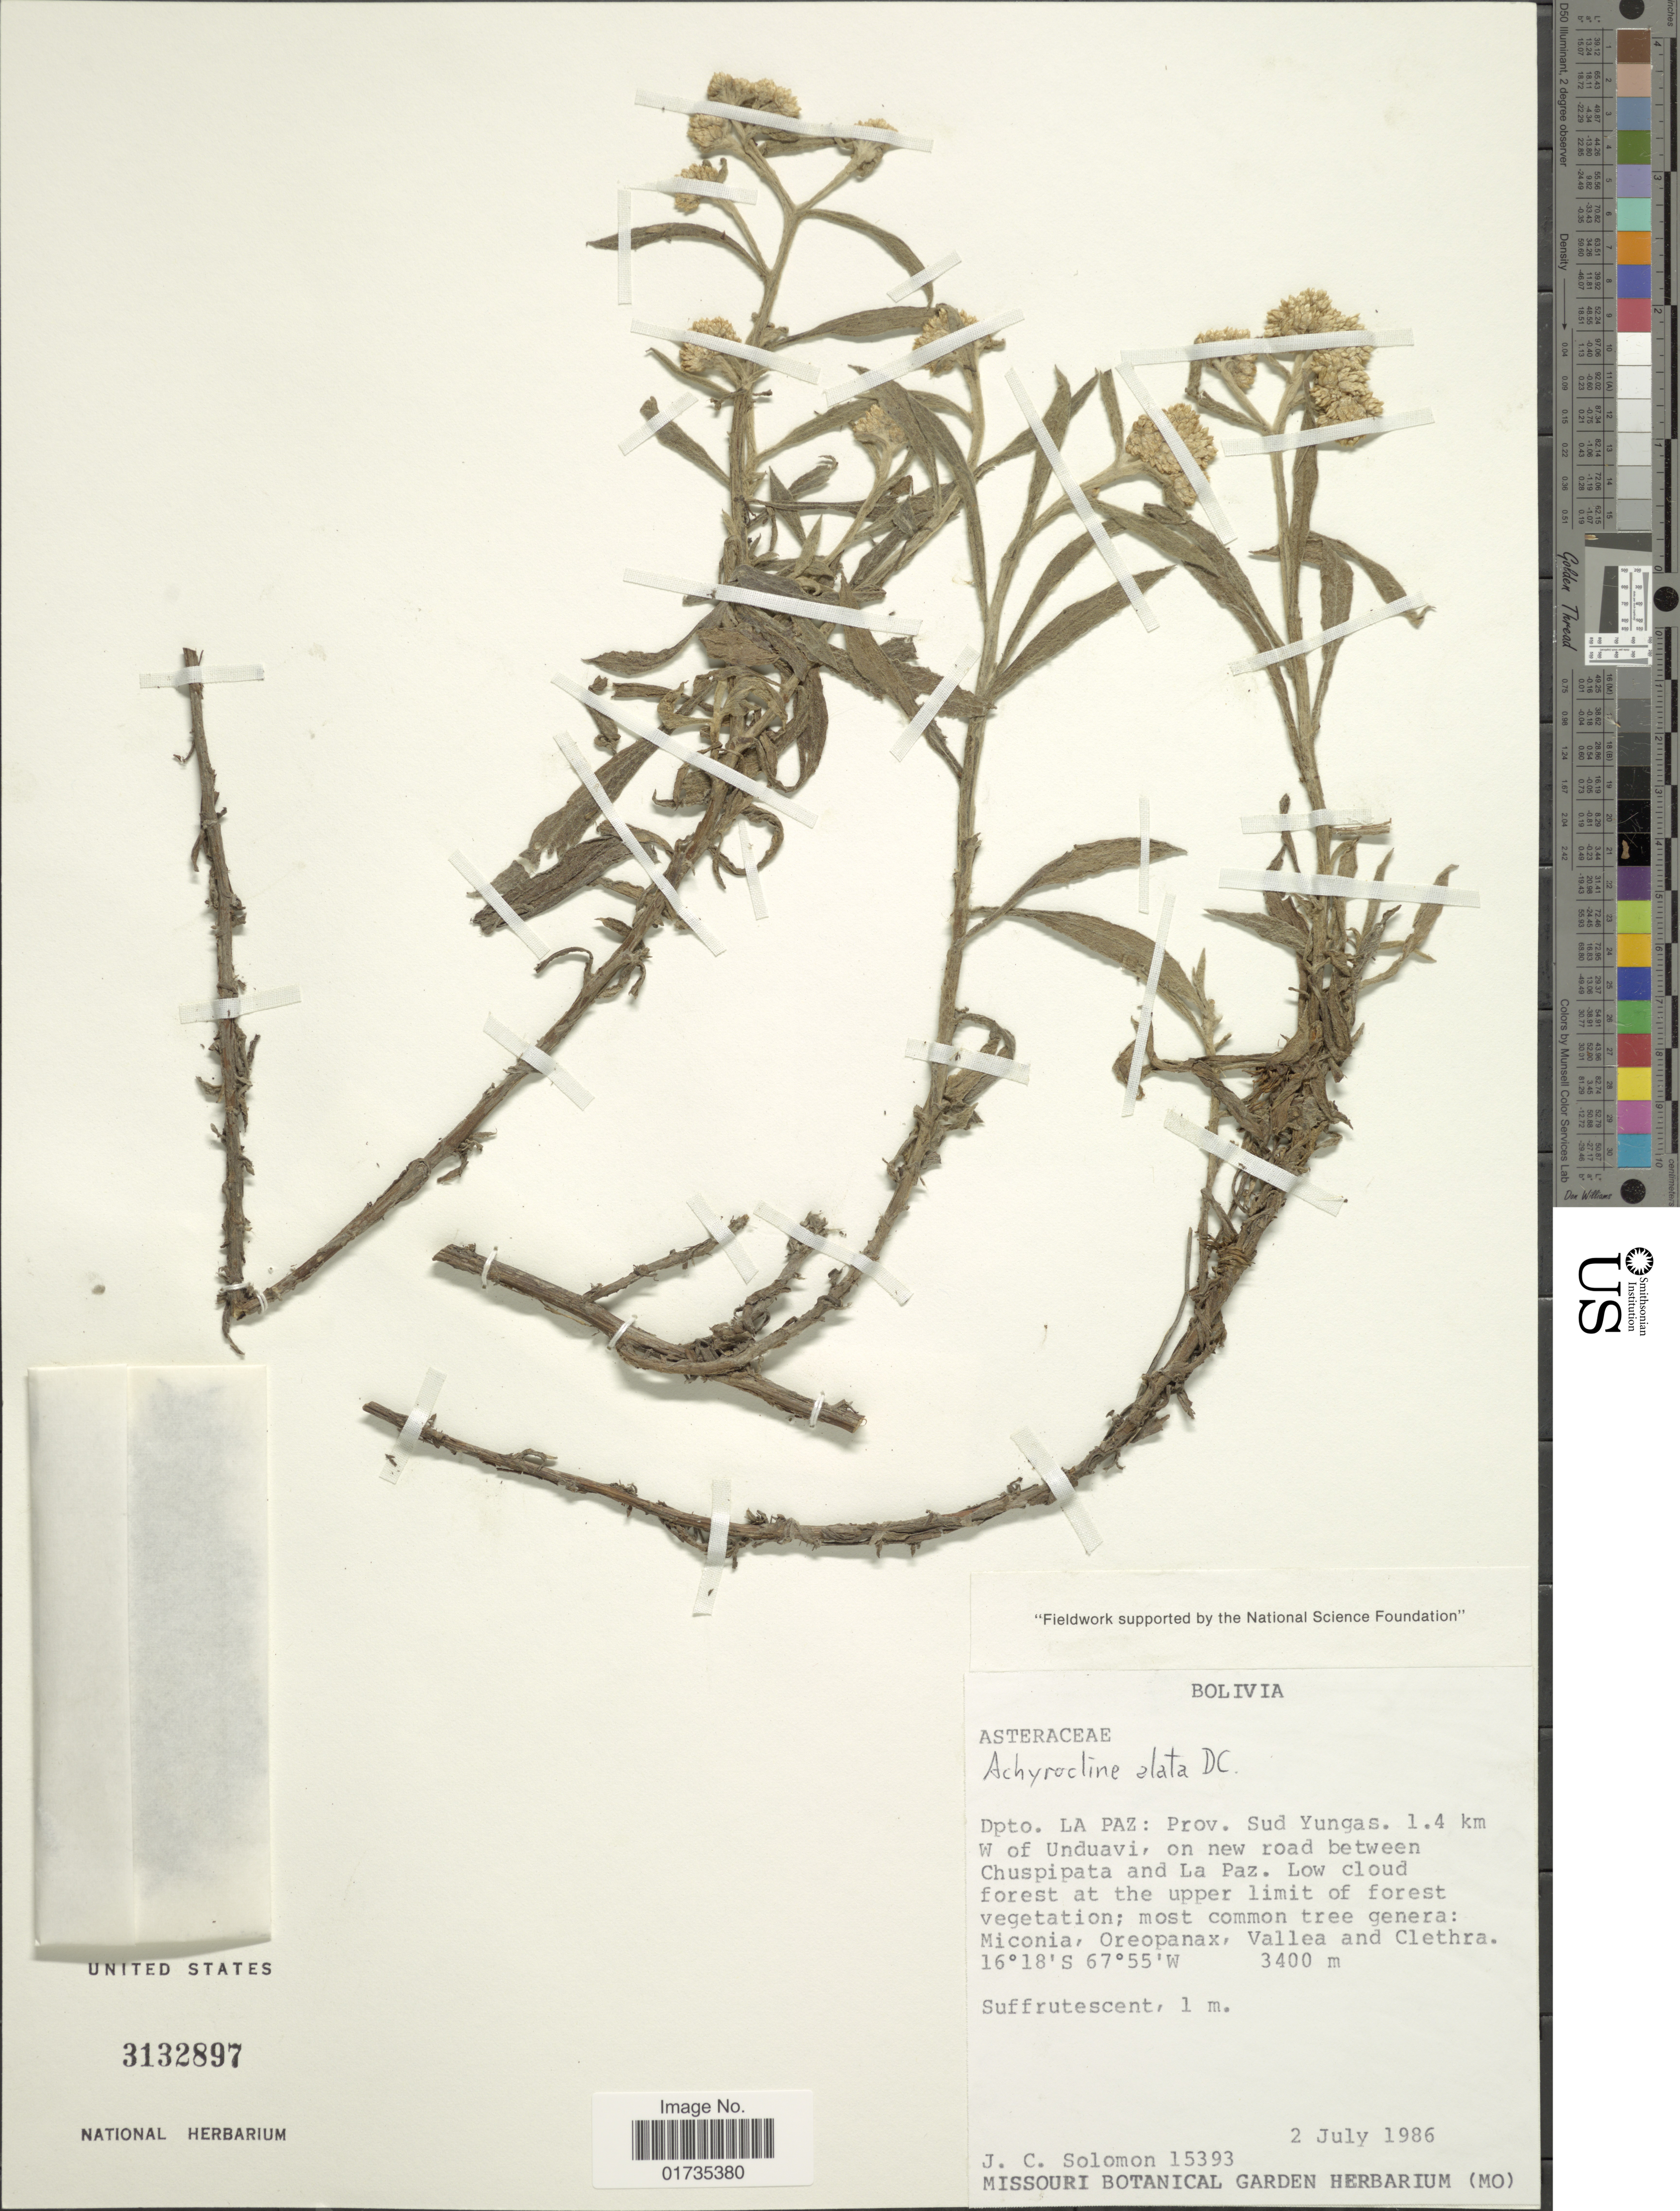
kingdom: Plantae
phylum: Tracheophyta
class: Magnoliopsida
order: Asterales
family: Asteraceae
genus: Achyrocline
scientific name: Achyrocline alata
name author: (Kunth) DC.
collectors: J. C. Solomon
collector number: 15393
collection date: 1986-07-02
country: Bolivia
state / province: La Paz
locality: Bolivia, Dpto. La Paz: Prov. Sud Yungas. 1.4 km W of Unduavi, on new road between Chusipata and La Paz.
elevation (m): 3400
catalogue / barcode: US 3132897